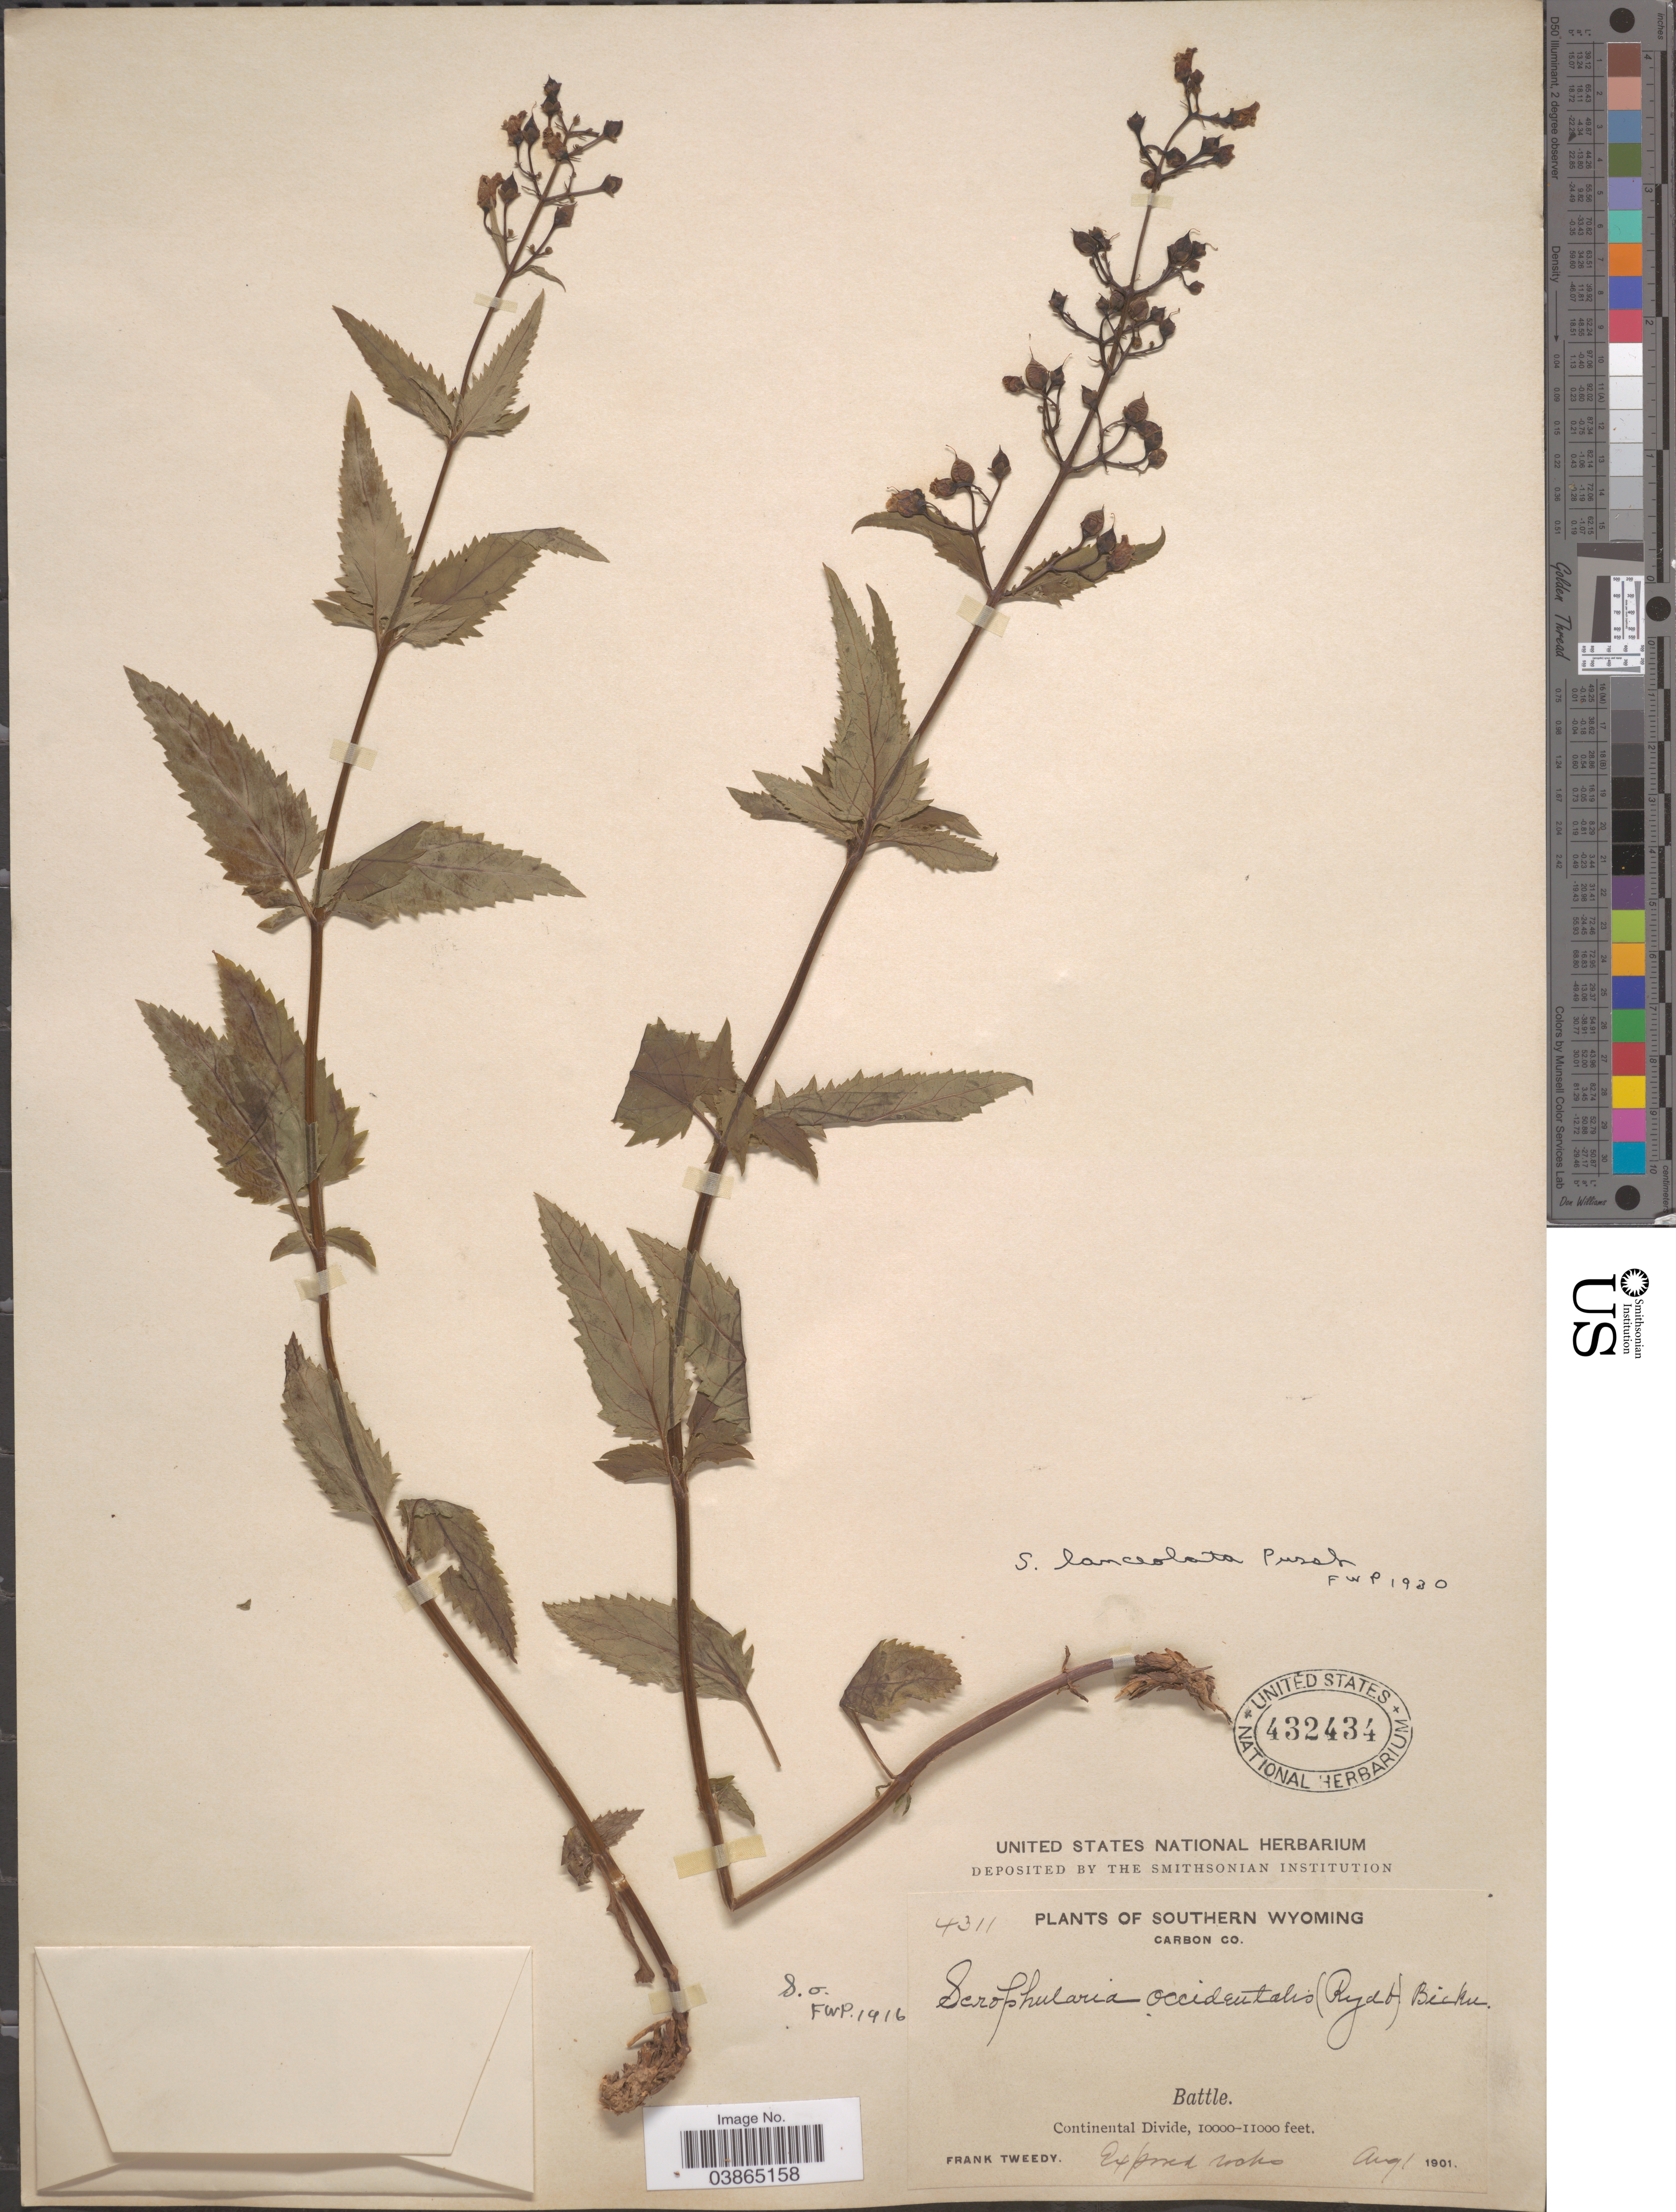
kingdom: Plantae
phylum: Tracheophyta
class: Magnoliopsida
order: Lamiales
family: Scrophulariaceae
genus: Scrophularia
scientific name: Scrophularia lanceolata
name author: Pursh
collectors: F. Tweedy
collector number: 4311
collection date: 1901-08-01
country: United States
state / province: Wyoming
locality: Southern Wyoming. Carbon Co. Battle. Continental Divide.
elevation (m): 3048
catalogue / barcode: US 432434